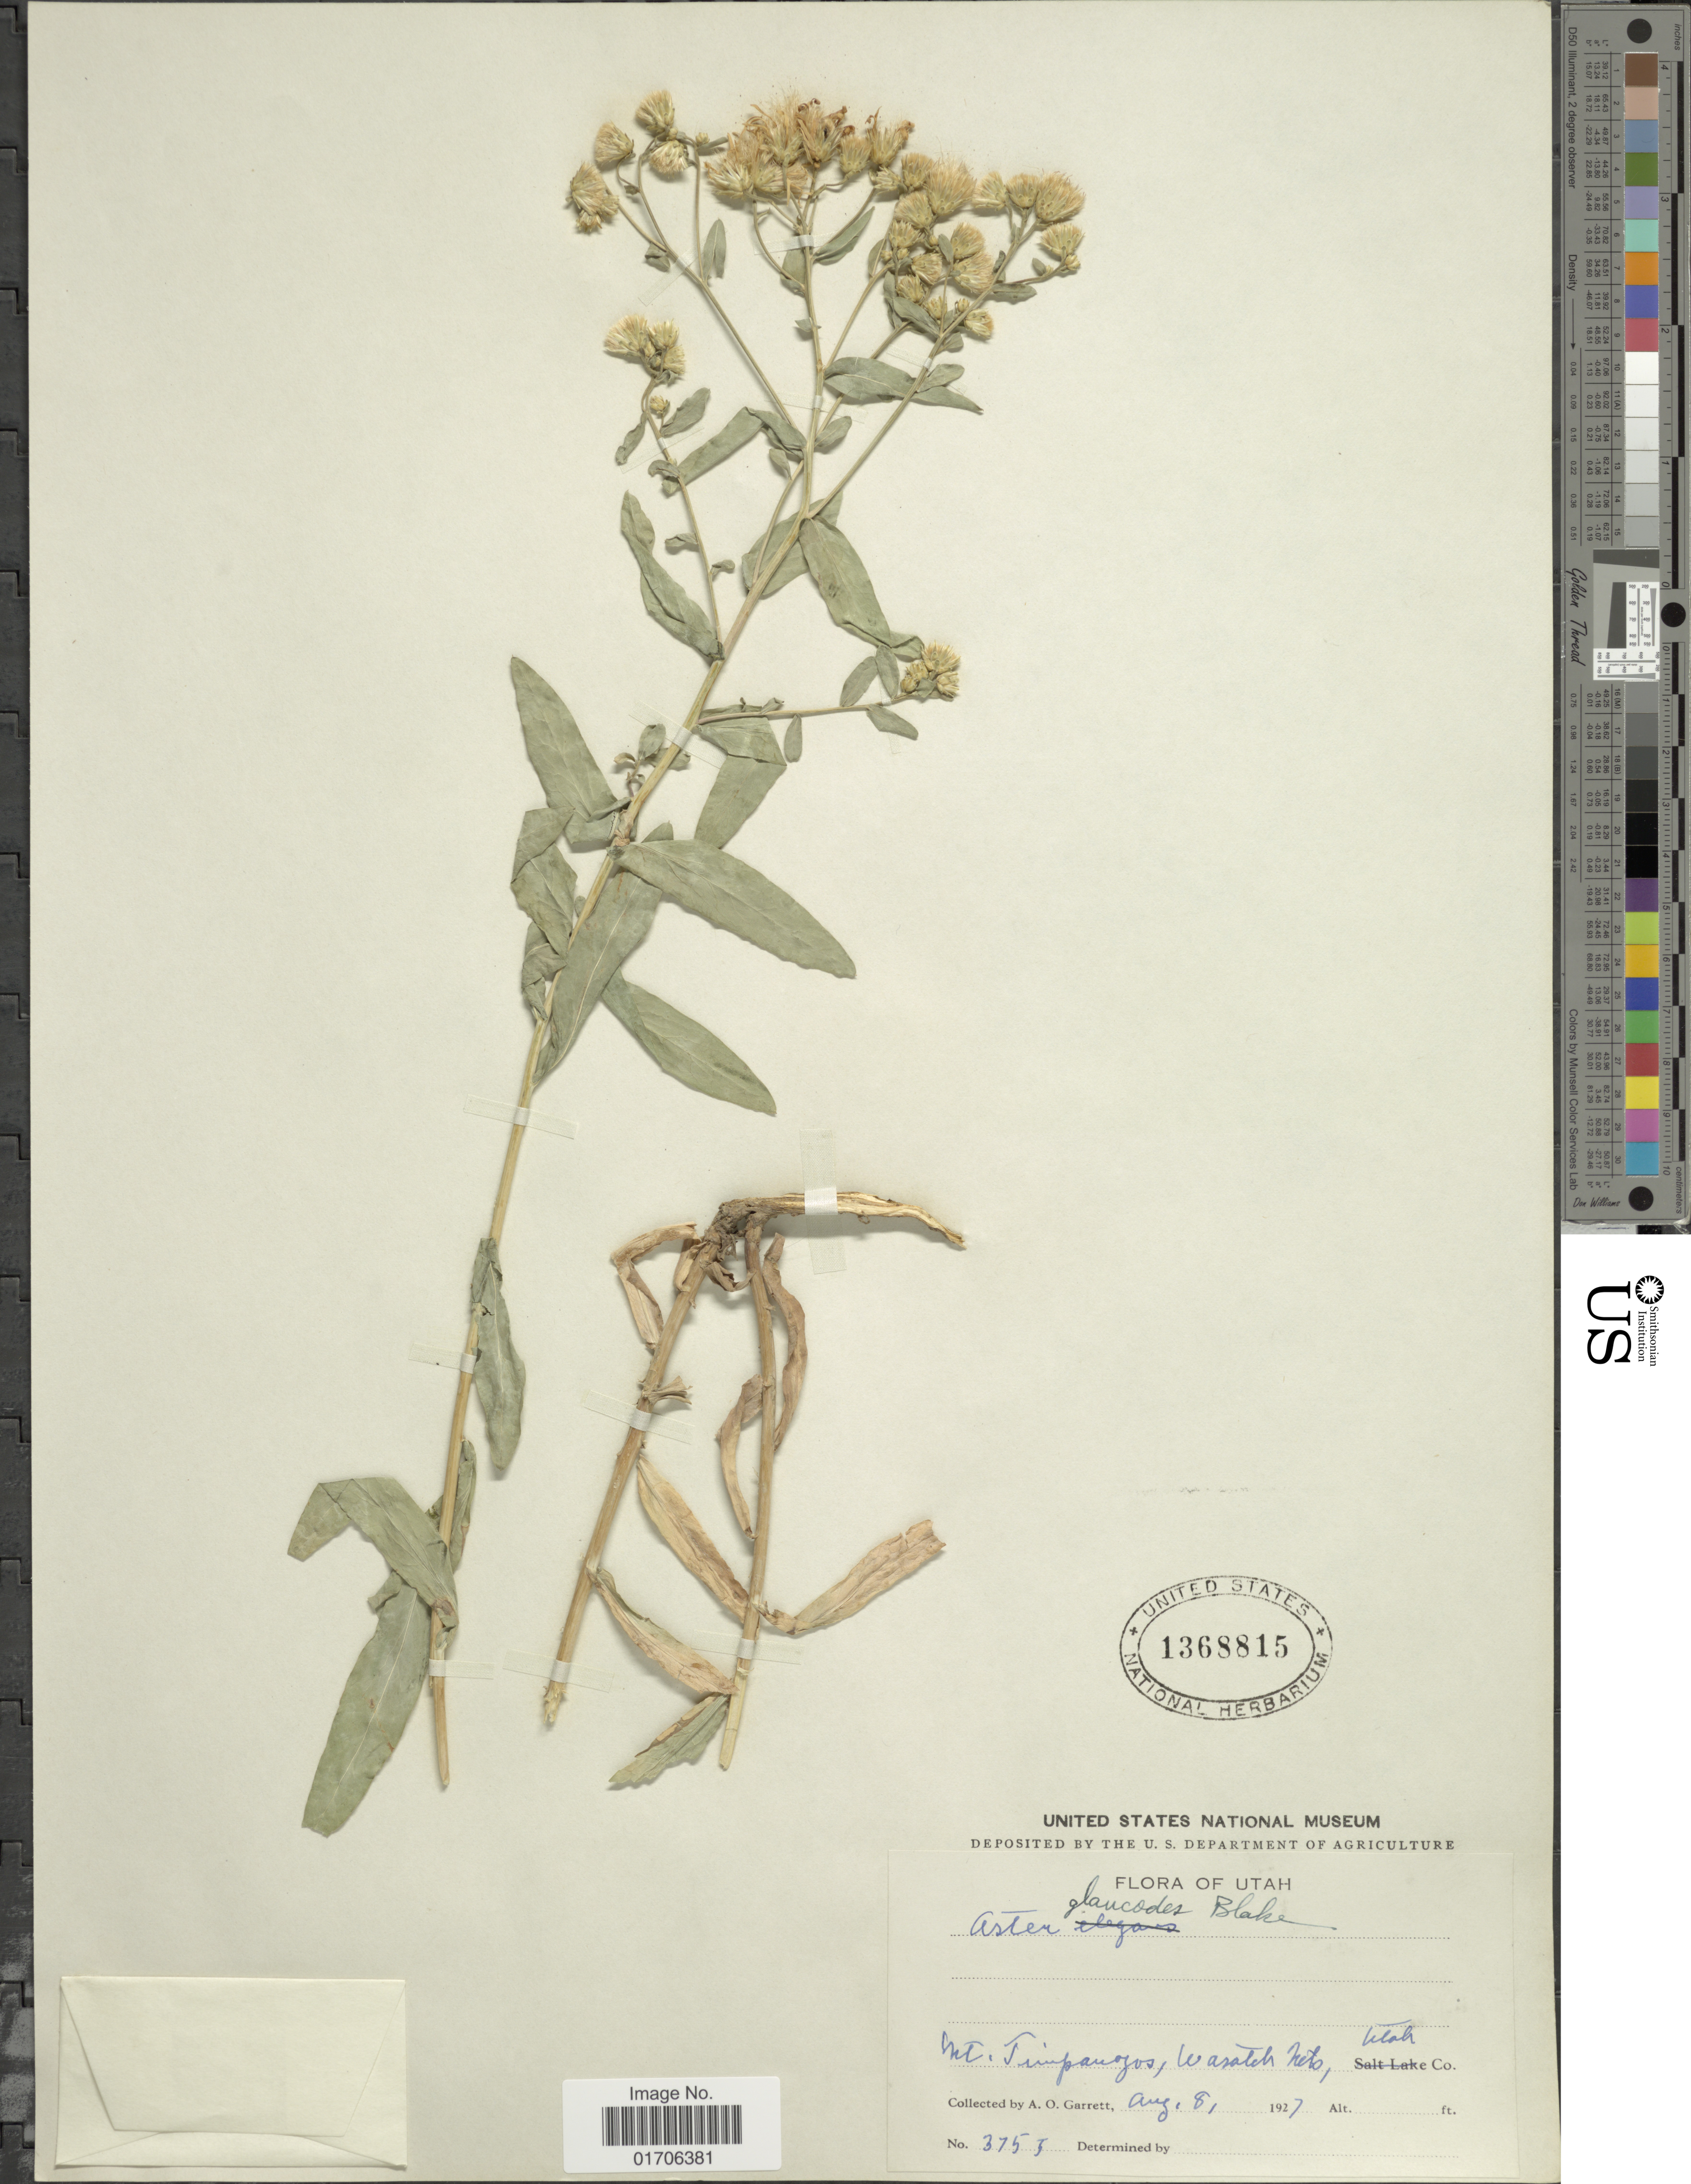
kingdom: Plantae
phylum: Tracheophyta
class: Magnoliopsida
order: Asterales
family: Asteraceae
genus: Eurybia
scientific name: Eurybia glauca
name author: (Nutt.) G.L. Nesom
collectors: A. O. Garrett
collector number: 3755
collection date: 1927-08-08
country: United States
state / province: Utah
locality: Mt. Timpanogos, Wasatch Mts, Utah Co.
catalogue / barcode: US 1368815